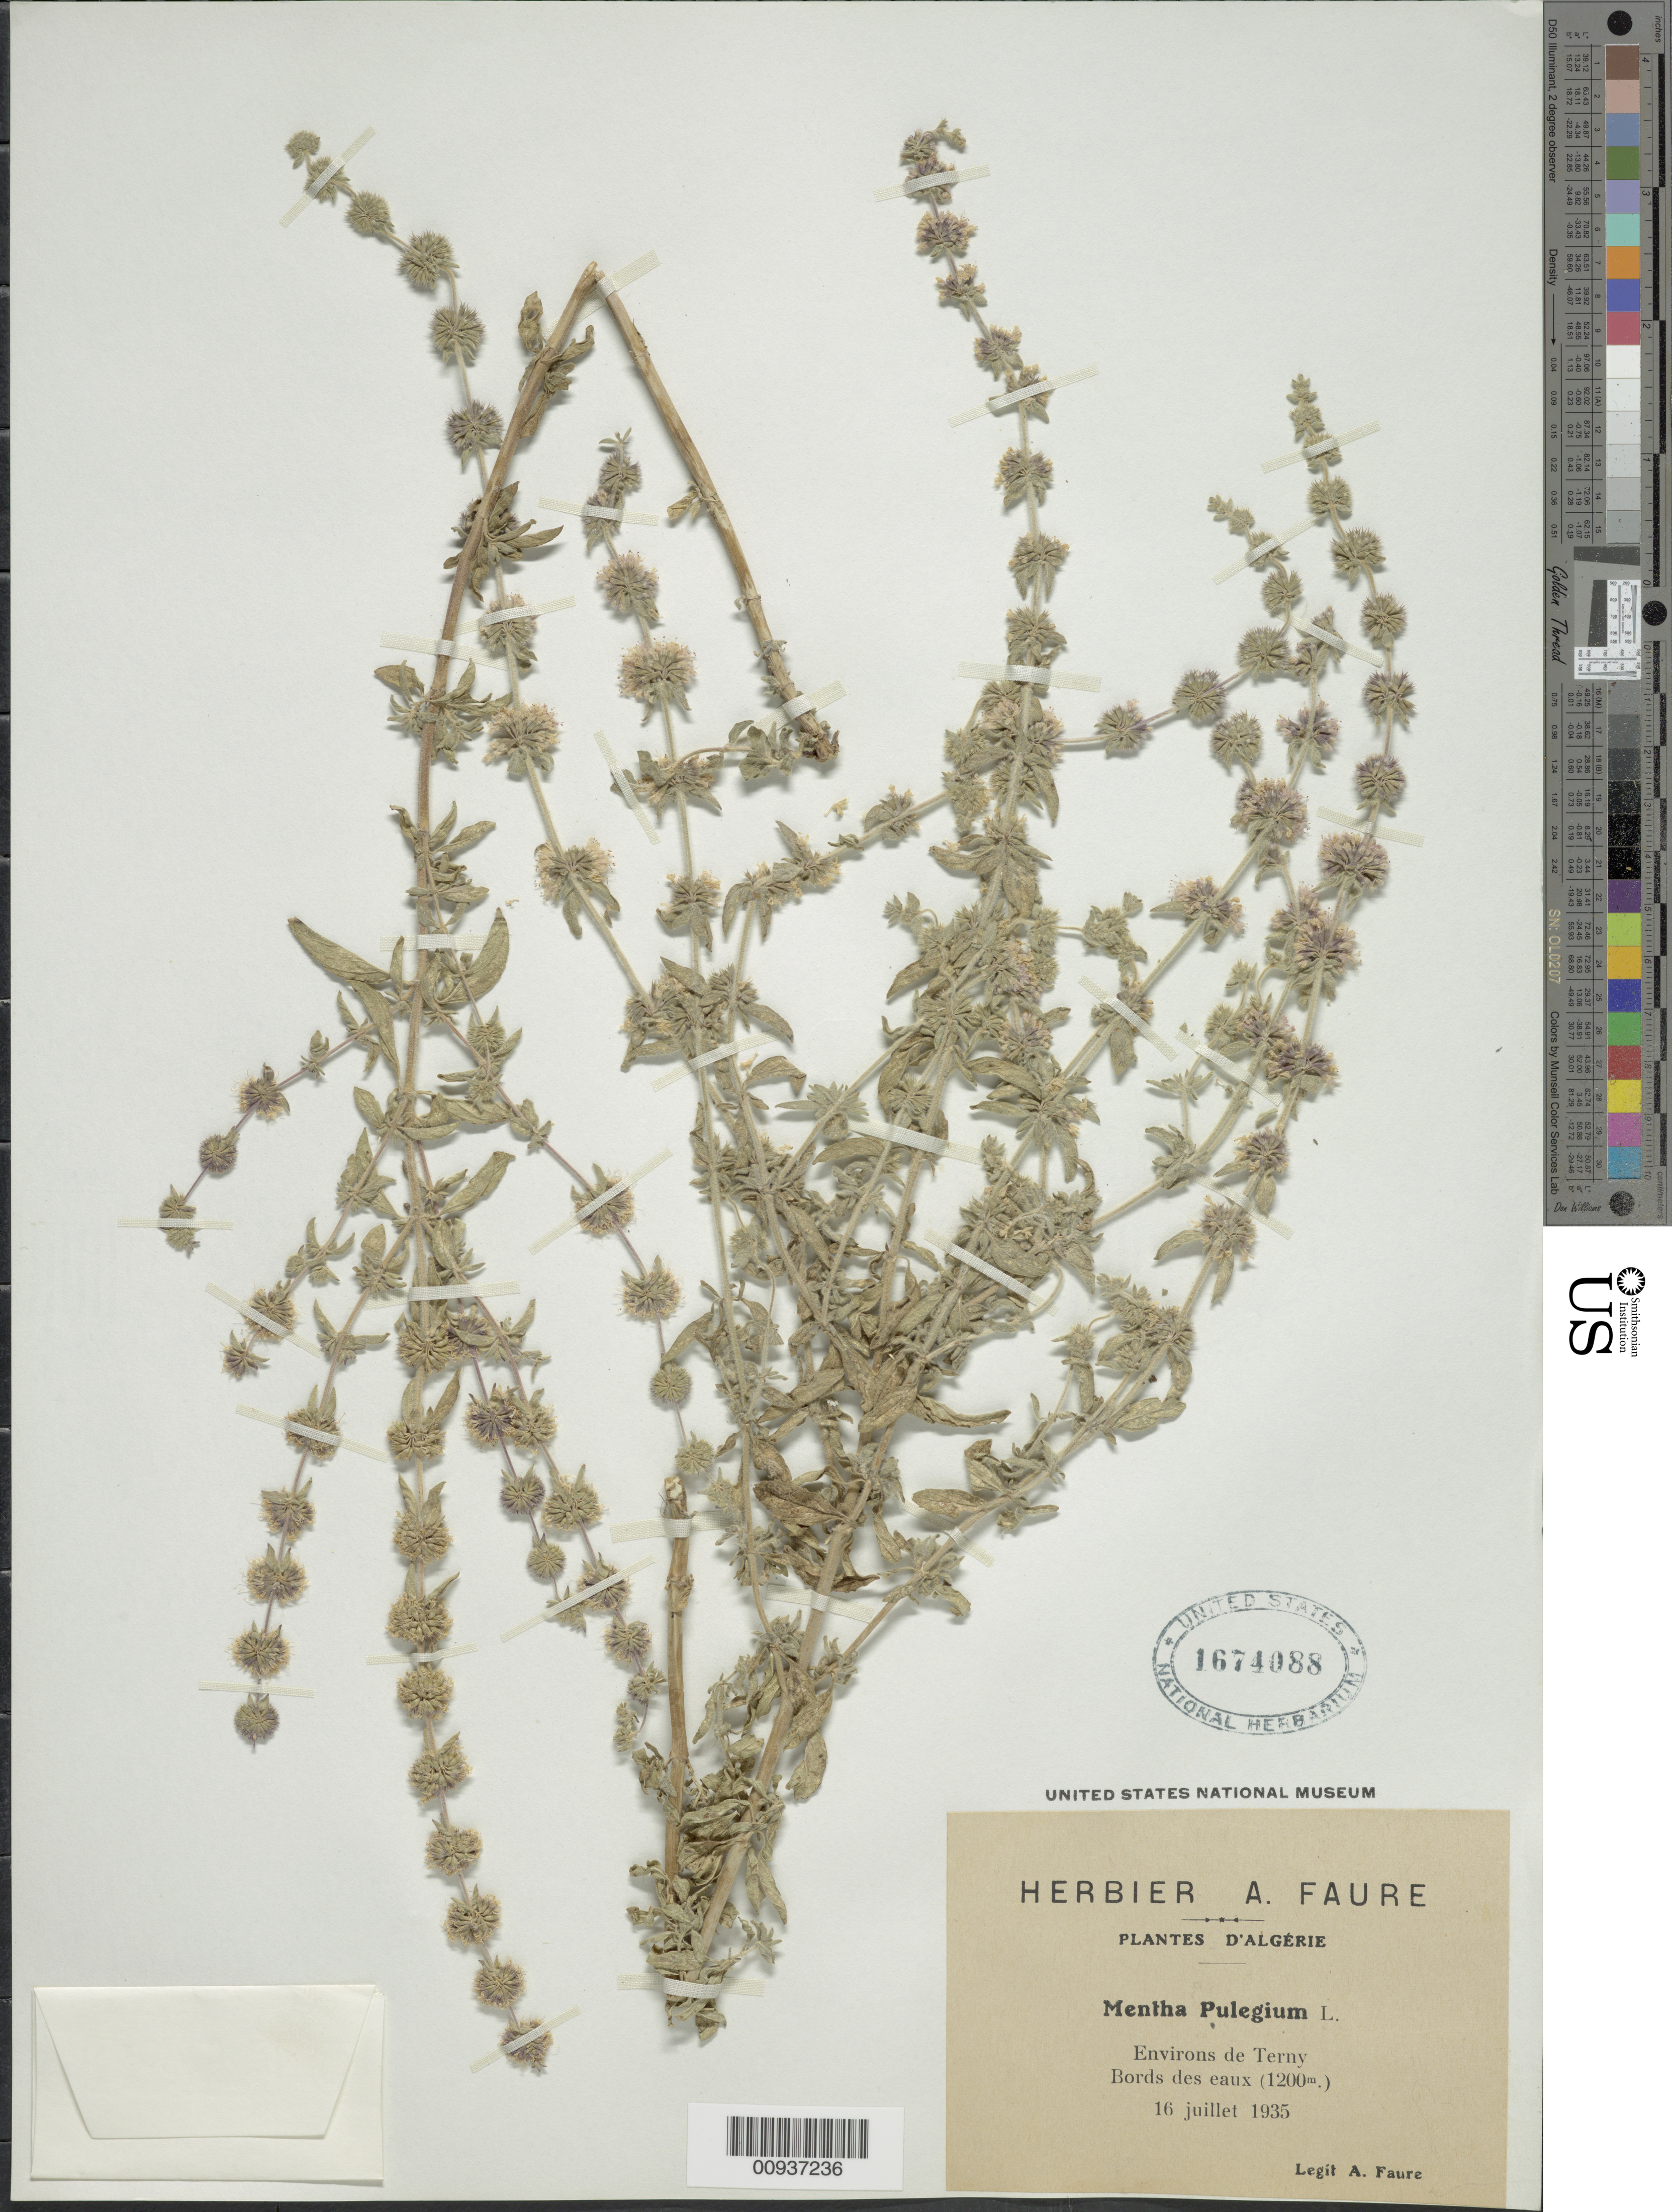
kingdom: Plantae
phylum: Tracheophyta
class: Magnoliopsida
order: Lamiales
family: Lamiaceae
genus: Mentha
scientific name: Mentha pulegium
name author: L.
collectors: A. Faure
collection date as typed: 16 Jul 1935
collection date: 1935-07-16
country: Algeria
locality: Environs de Terny; Bords des eaux (1200m)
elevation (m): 1200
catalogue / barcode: US 1674088